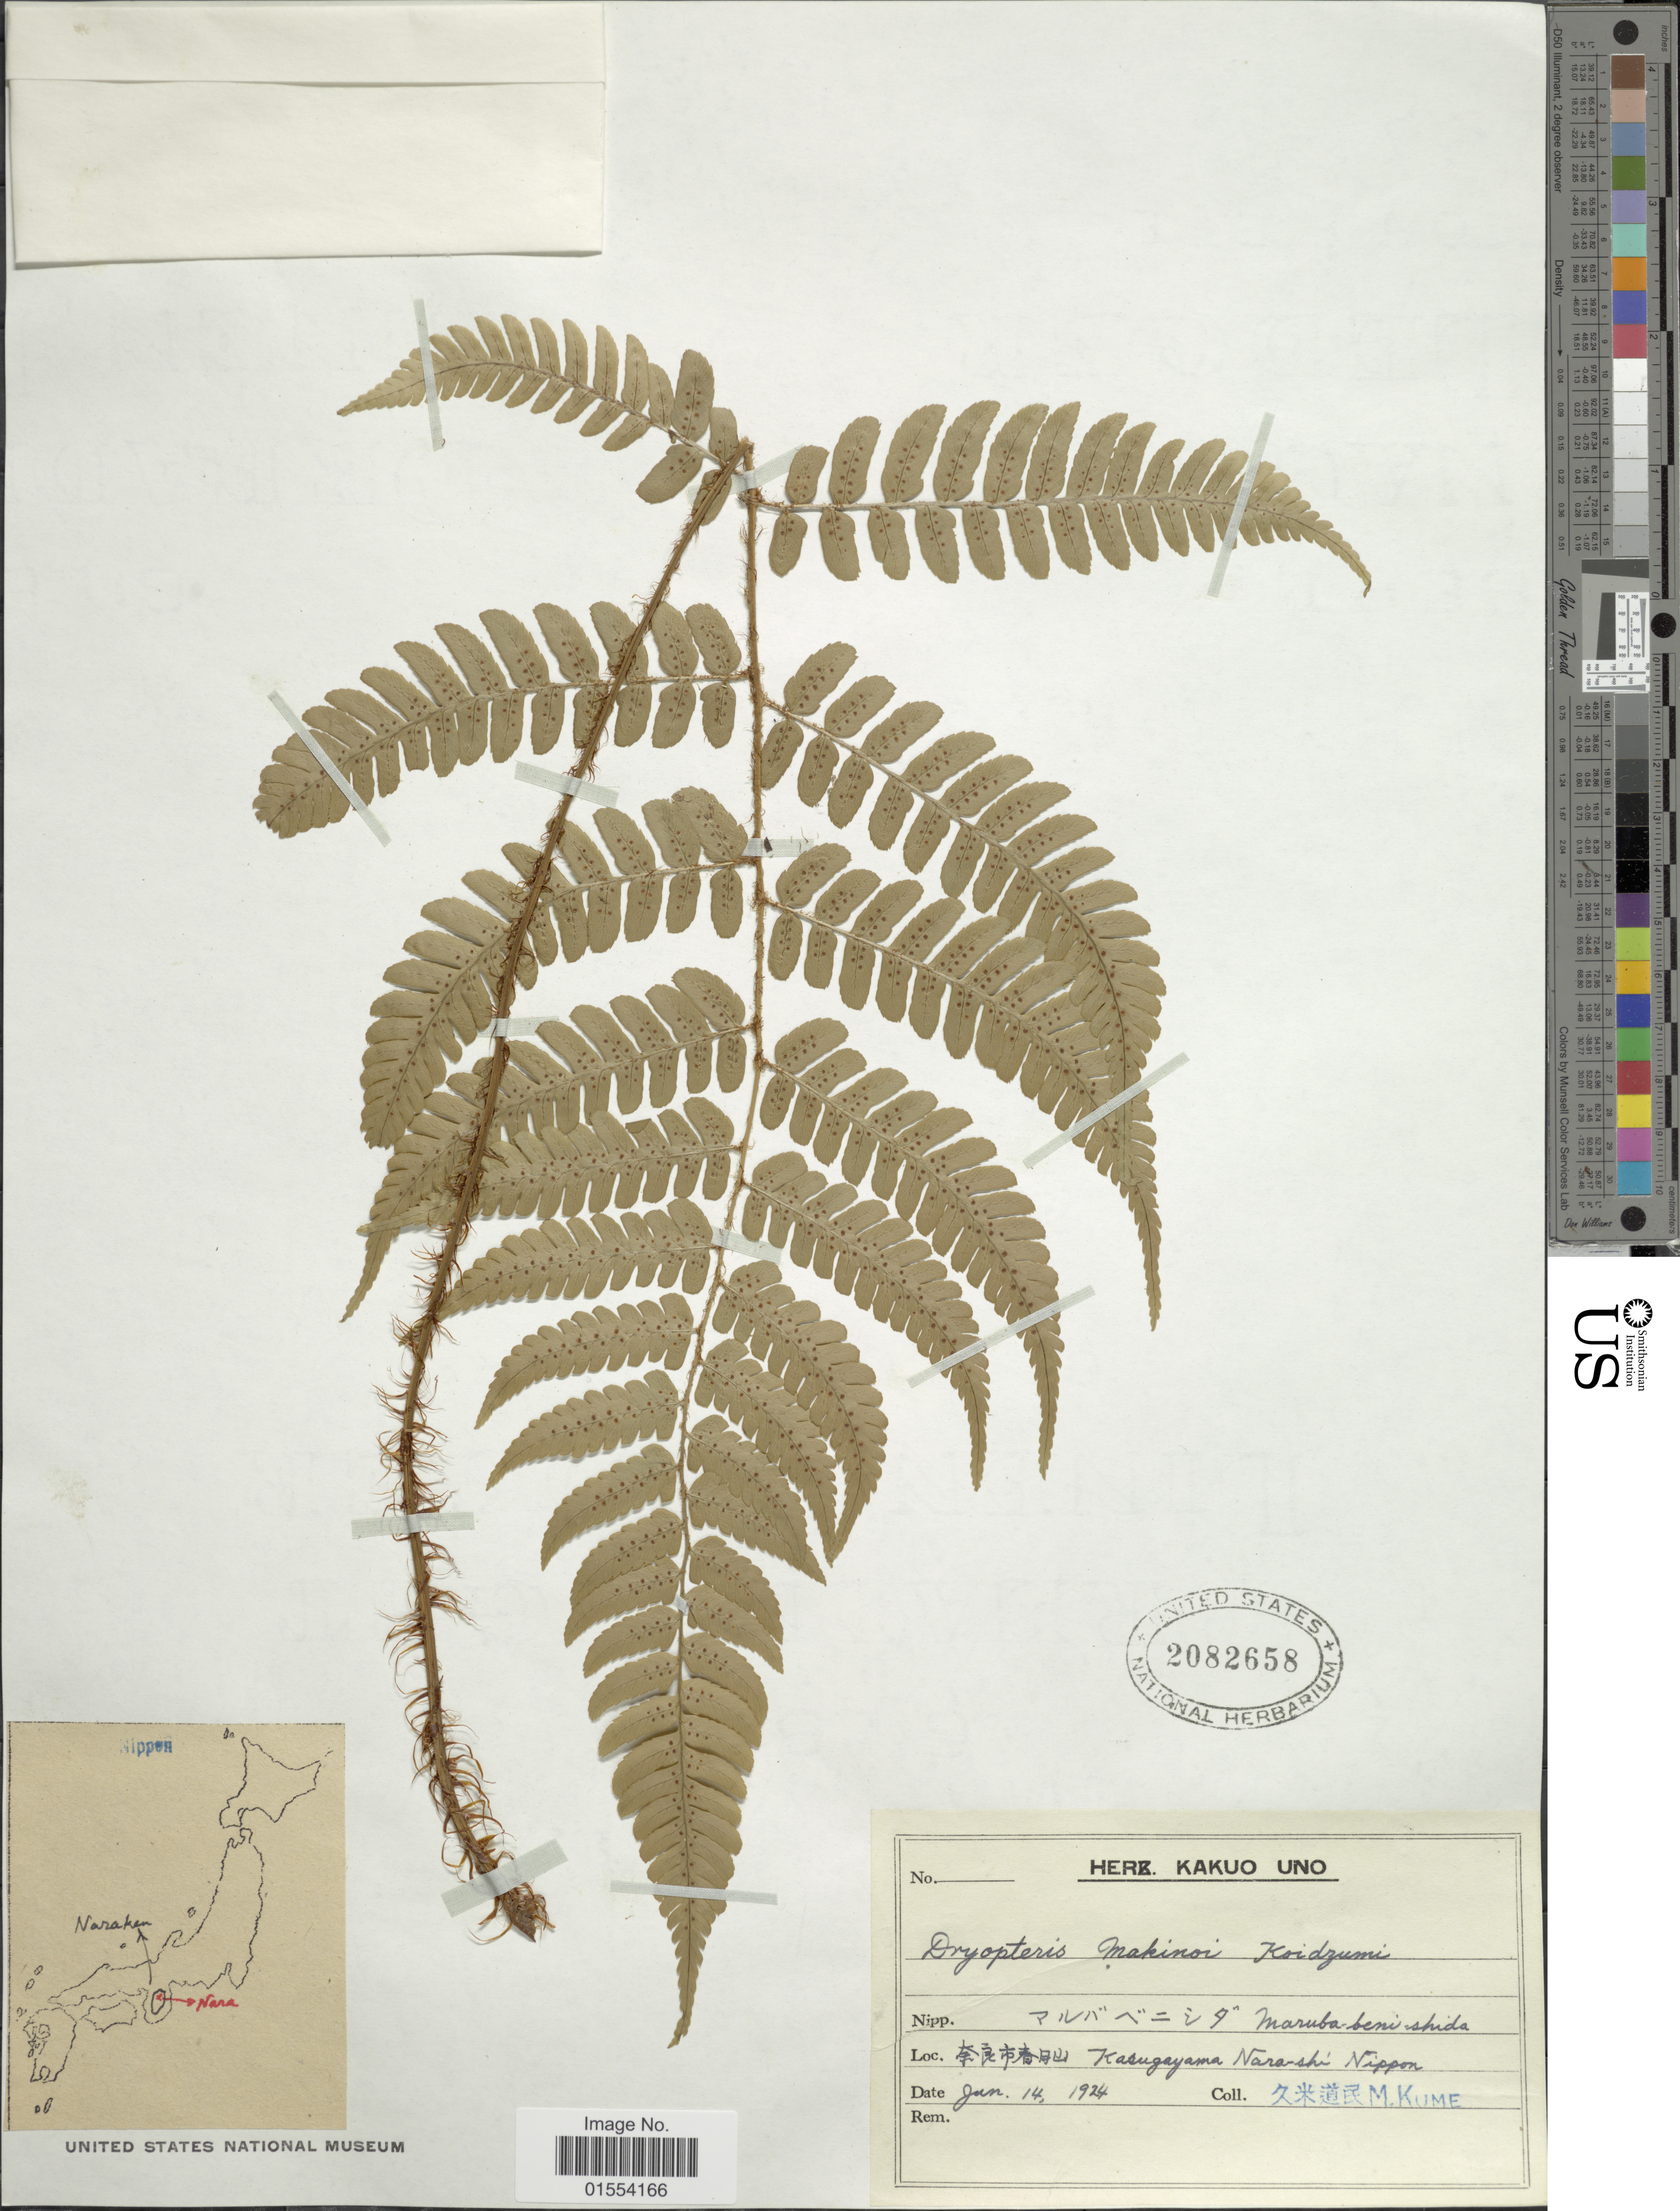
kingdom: Plantae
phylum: Tracheophyta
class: Polypodiopsida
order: Polypodiales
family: Dryopteridaceae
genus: Dryopteris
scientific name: Dryopteris fuscipes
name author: C. Chr.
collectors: M. Kume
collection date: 1924-01-14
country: Japan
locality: Kasugayama Nara-shi Nippon.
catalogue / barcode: US 2082658